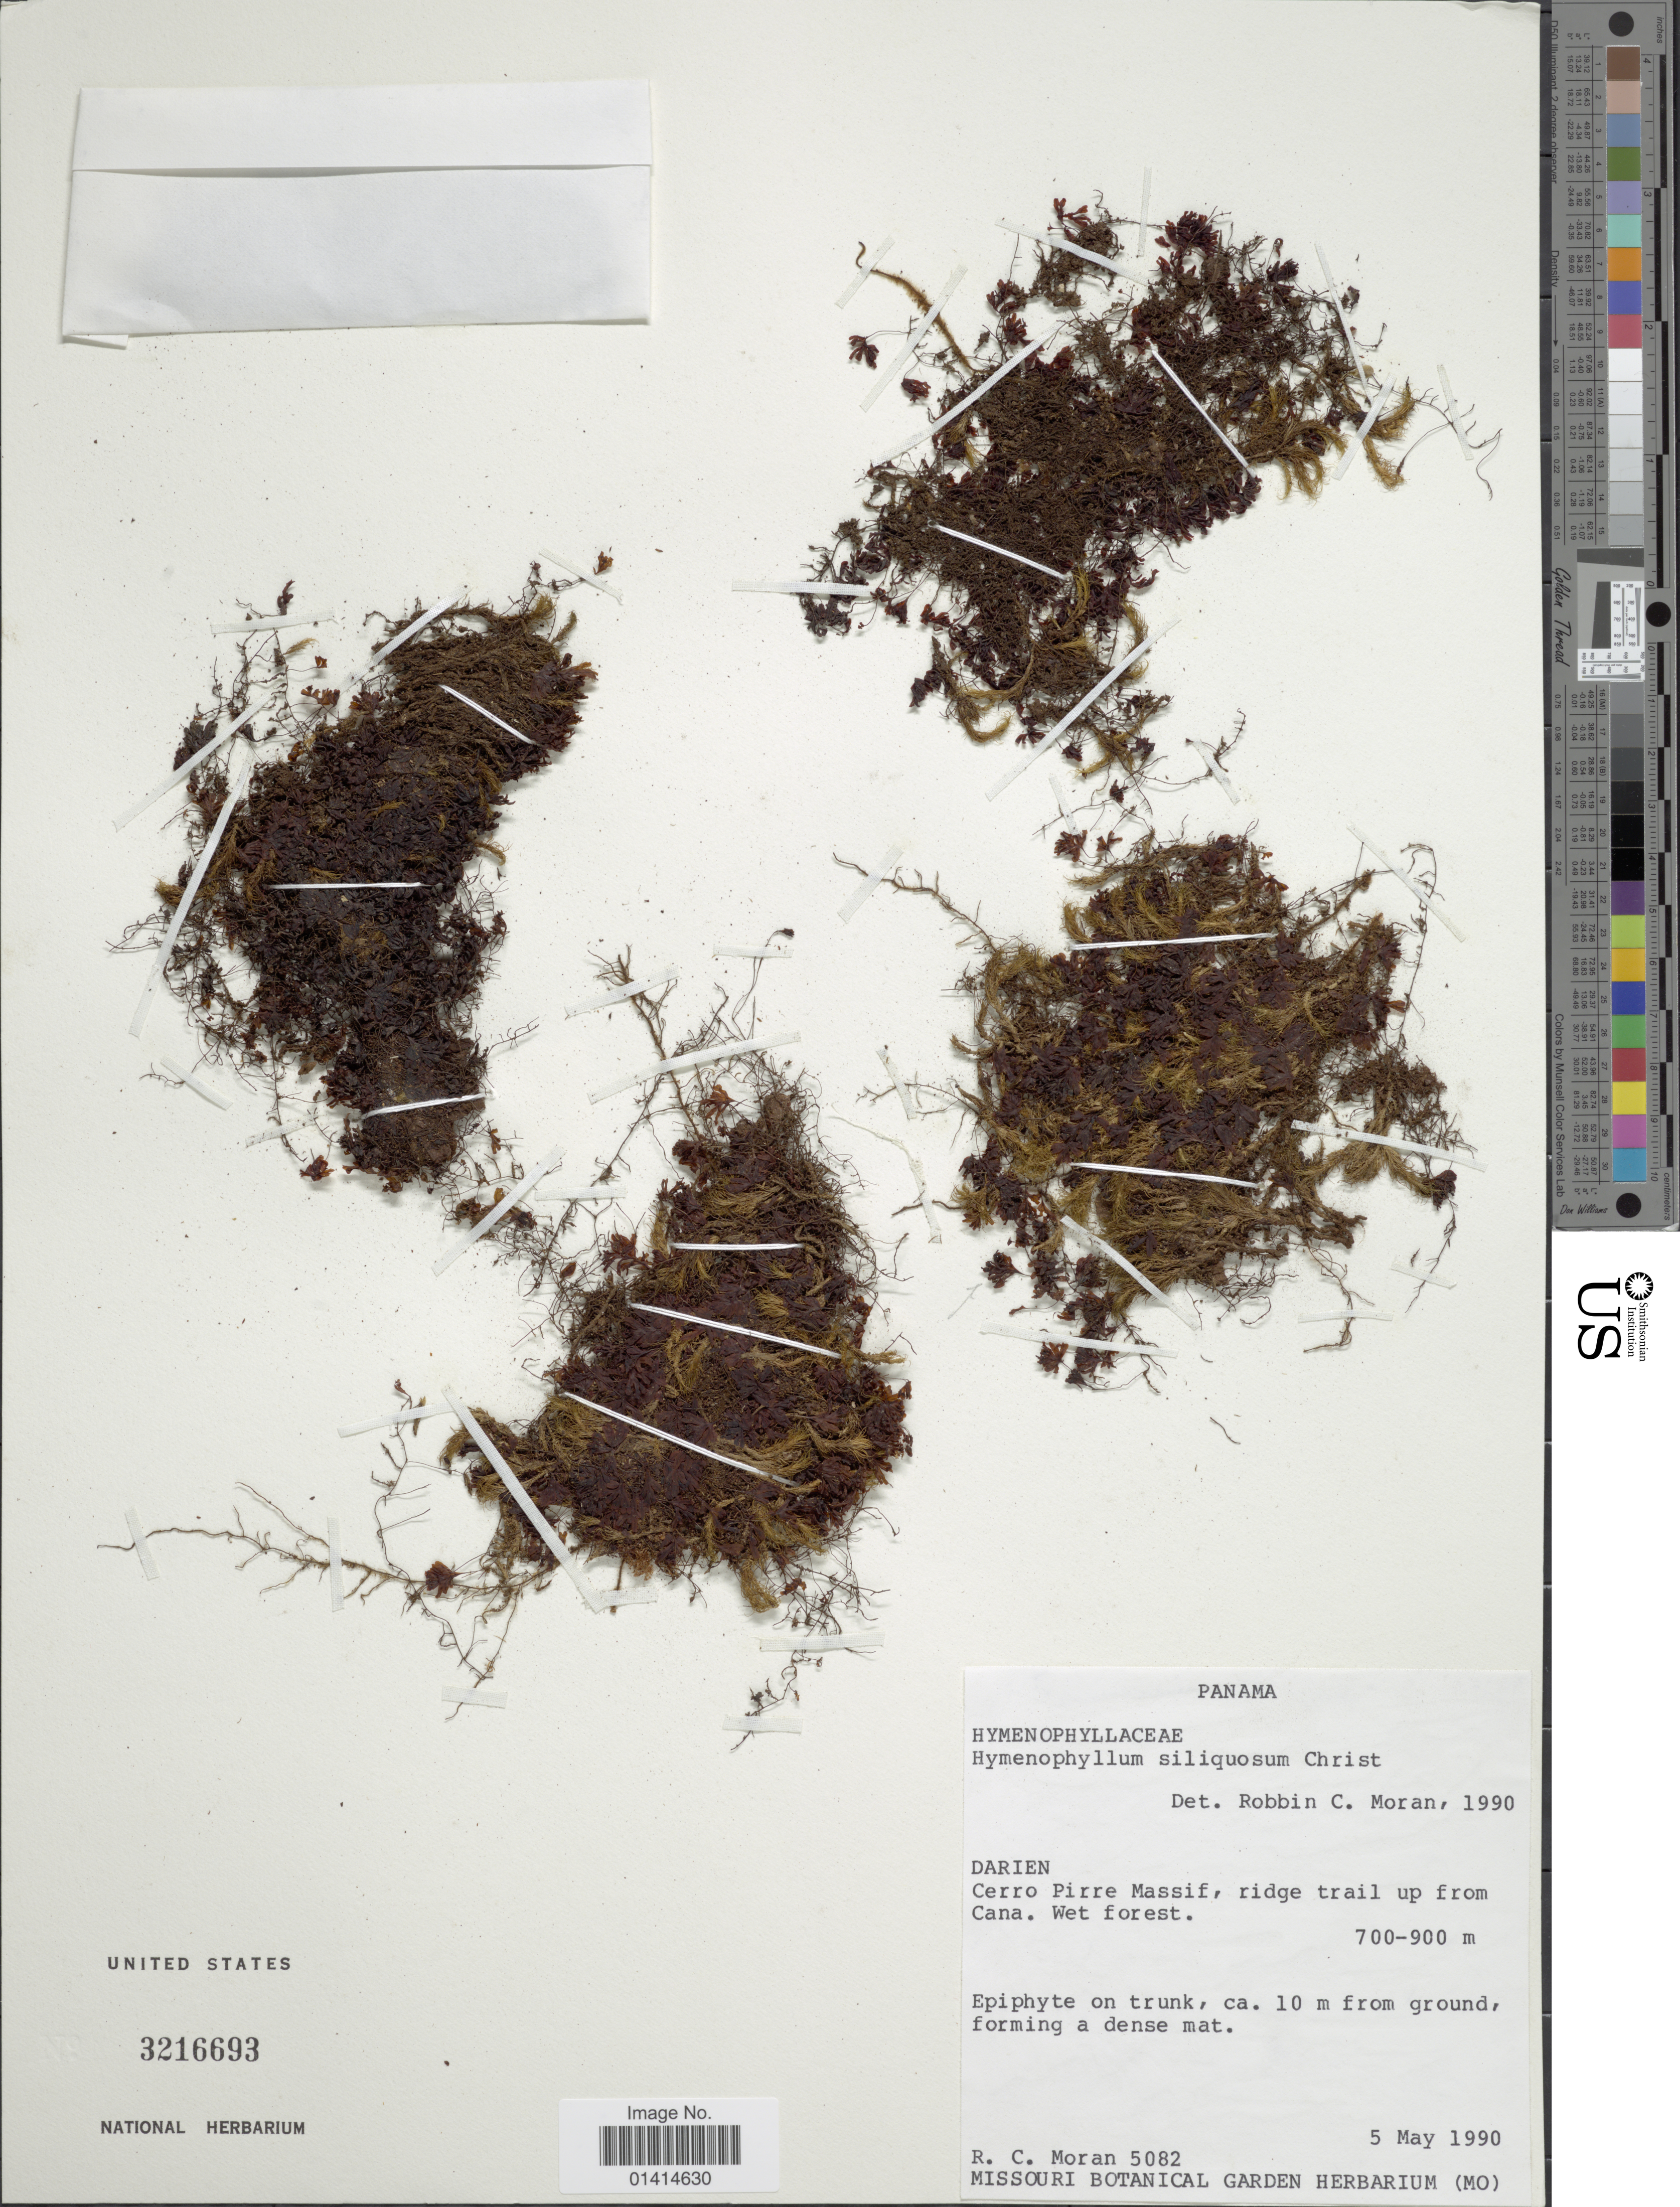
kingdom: Plantae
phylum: Tracheophyta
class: Polypodiopsida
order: Hymenophyllales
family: Hymenophyllaceae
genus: Hymenophyllum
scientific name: Hymenophyllum siliquosum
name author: Ching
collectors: R. Moran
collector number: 5082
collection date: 1990-05-05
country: Panama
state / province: Darién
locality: Cerro Pirre Massif, ridge trail up from Cana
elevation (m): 700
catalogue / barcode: US 3216693